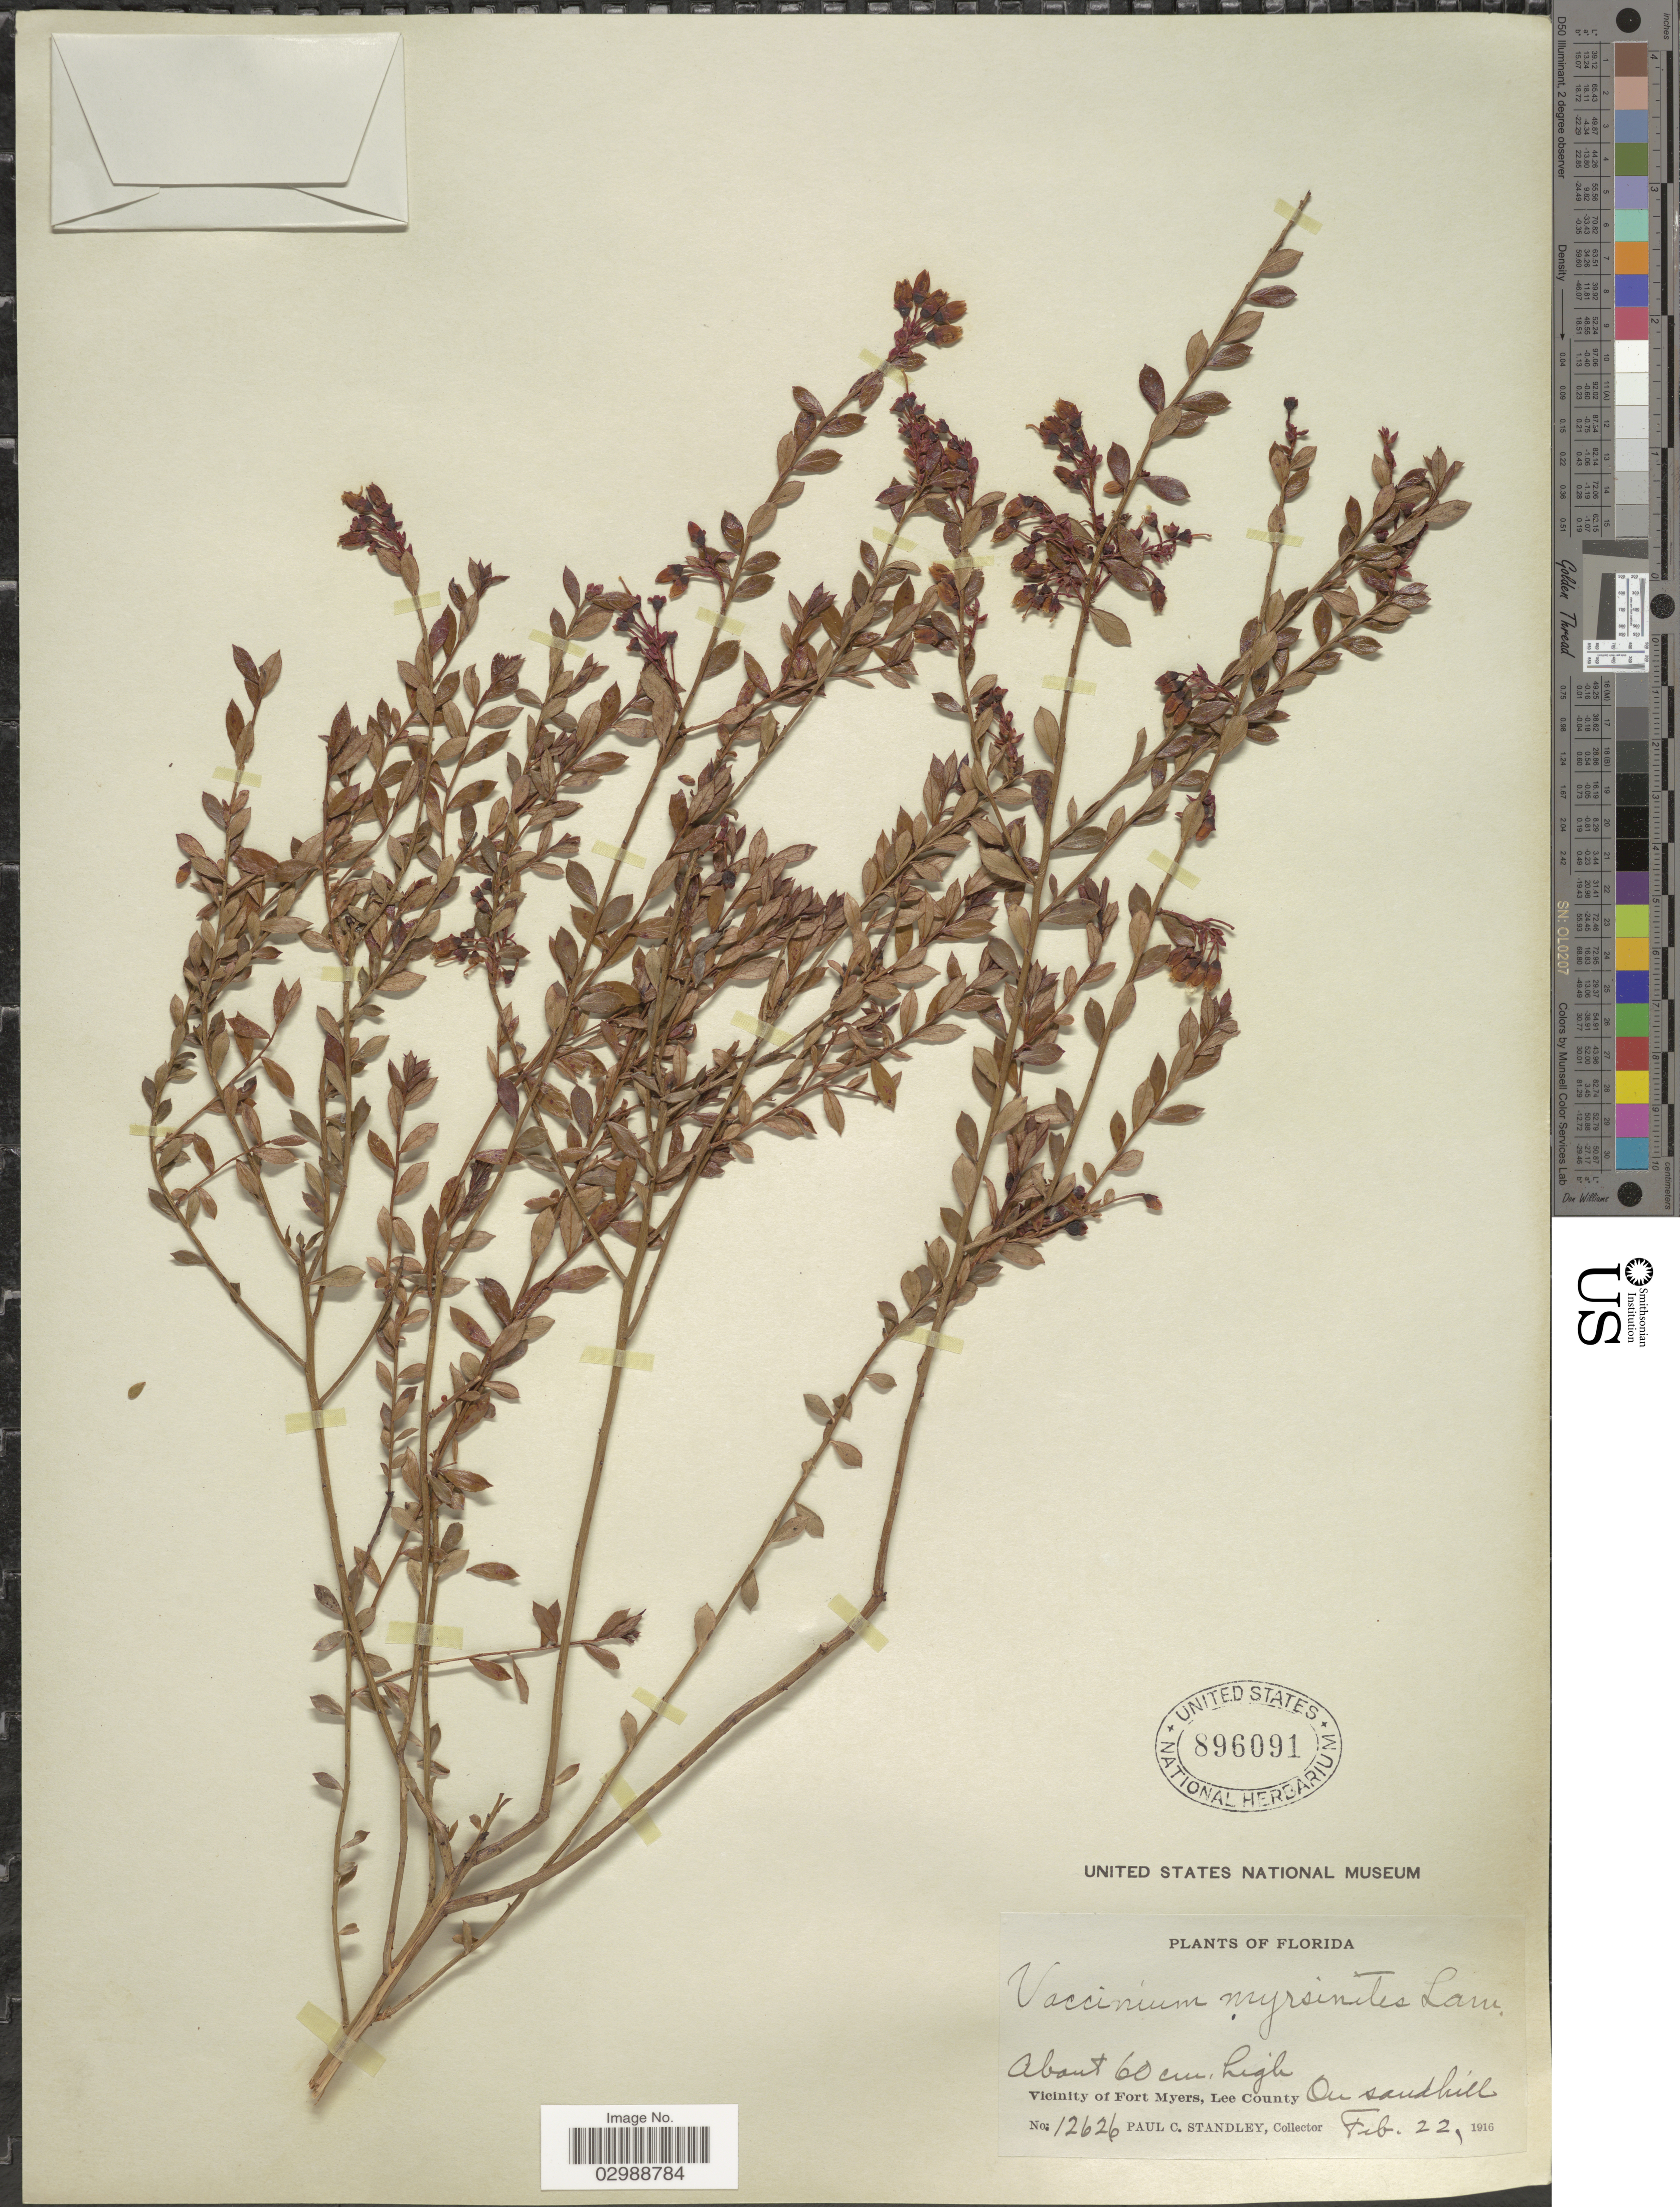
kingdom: Plantae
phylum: Tracheophyta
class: Magnoliopsida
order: Ericales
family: Ericaceae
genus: Vaccinium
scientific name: Vaccinium nitidum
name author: Andrews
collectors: P. C. Standley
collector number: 12626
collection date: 1916-02-22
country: United States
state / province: Florida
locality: Vicinity of Fort Myers, Lee County.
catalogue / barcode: US 896091